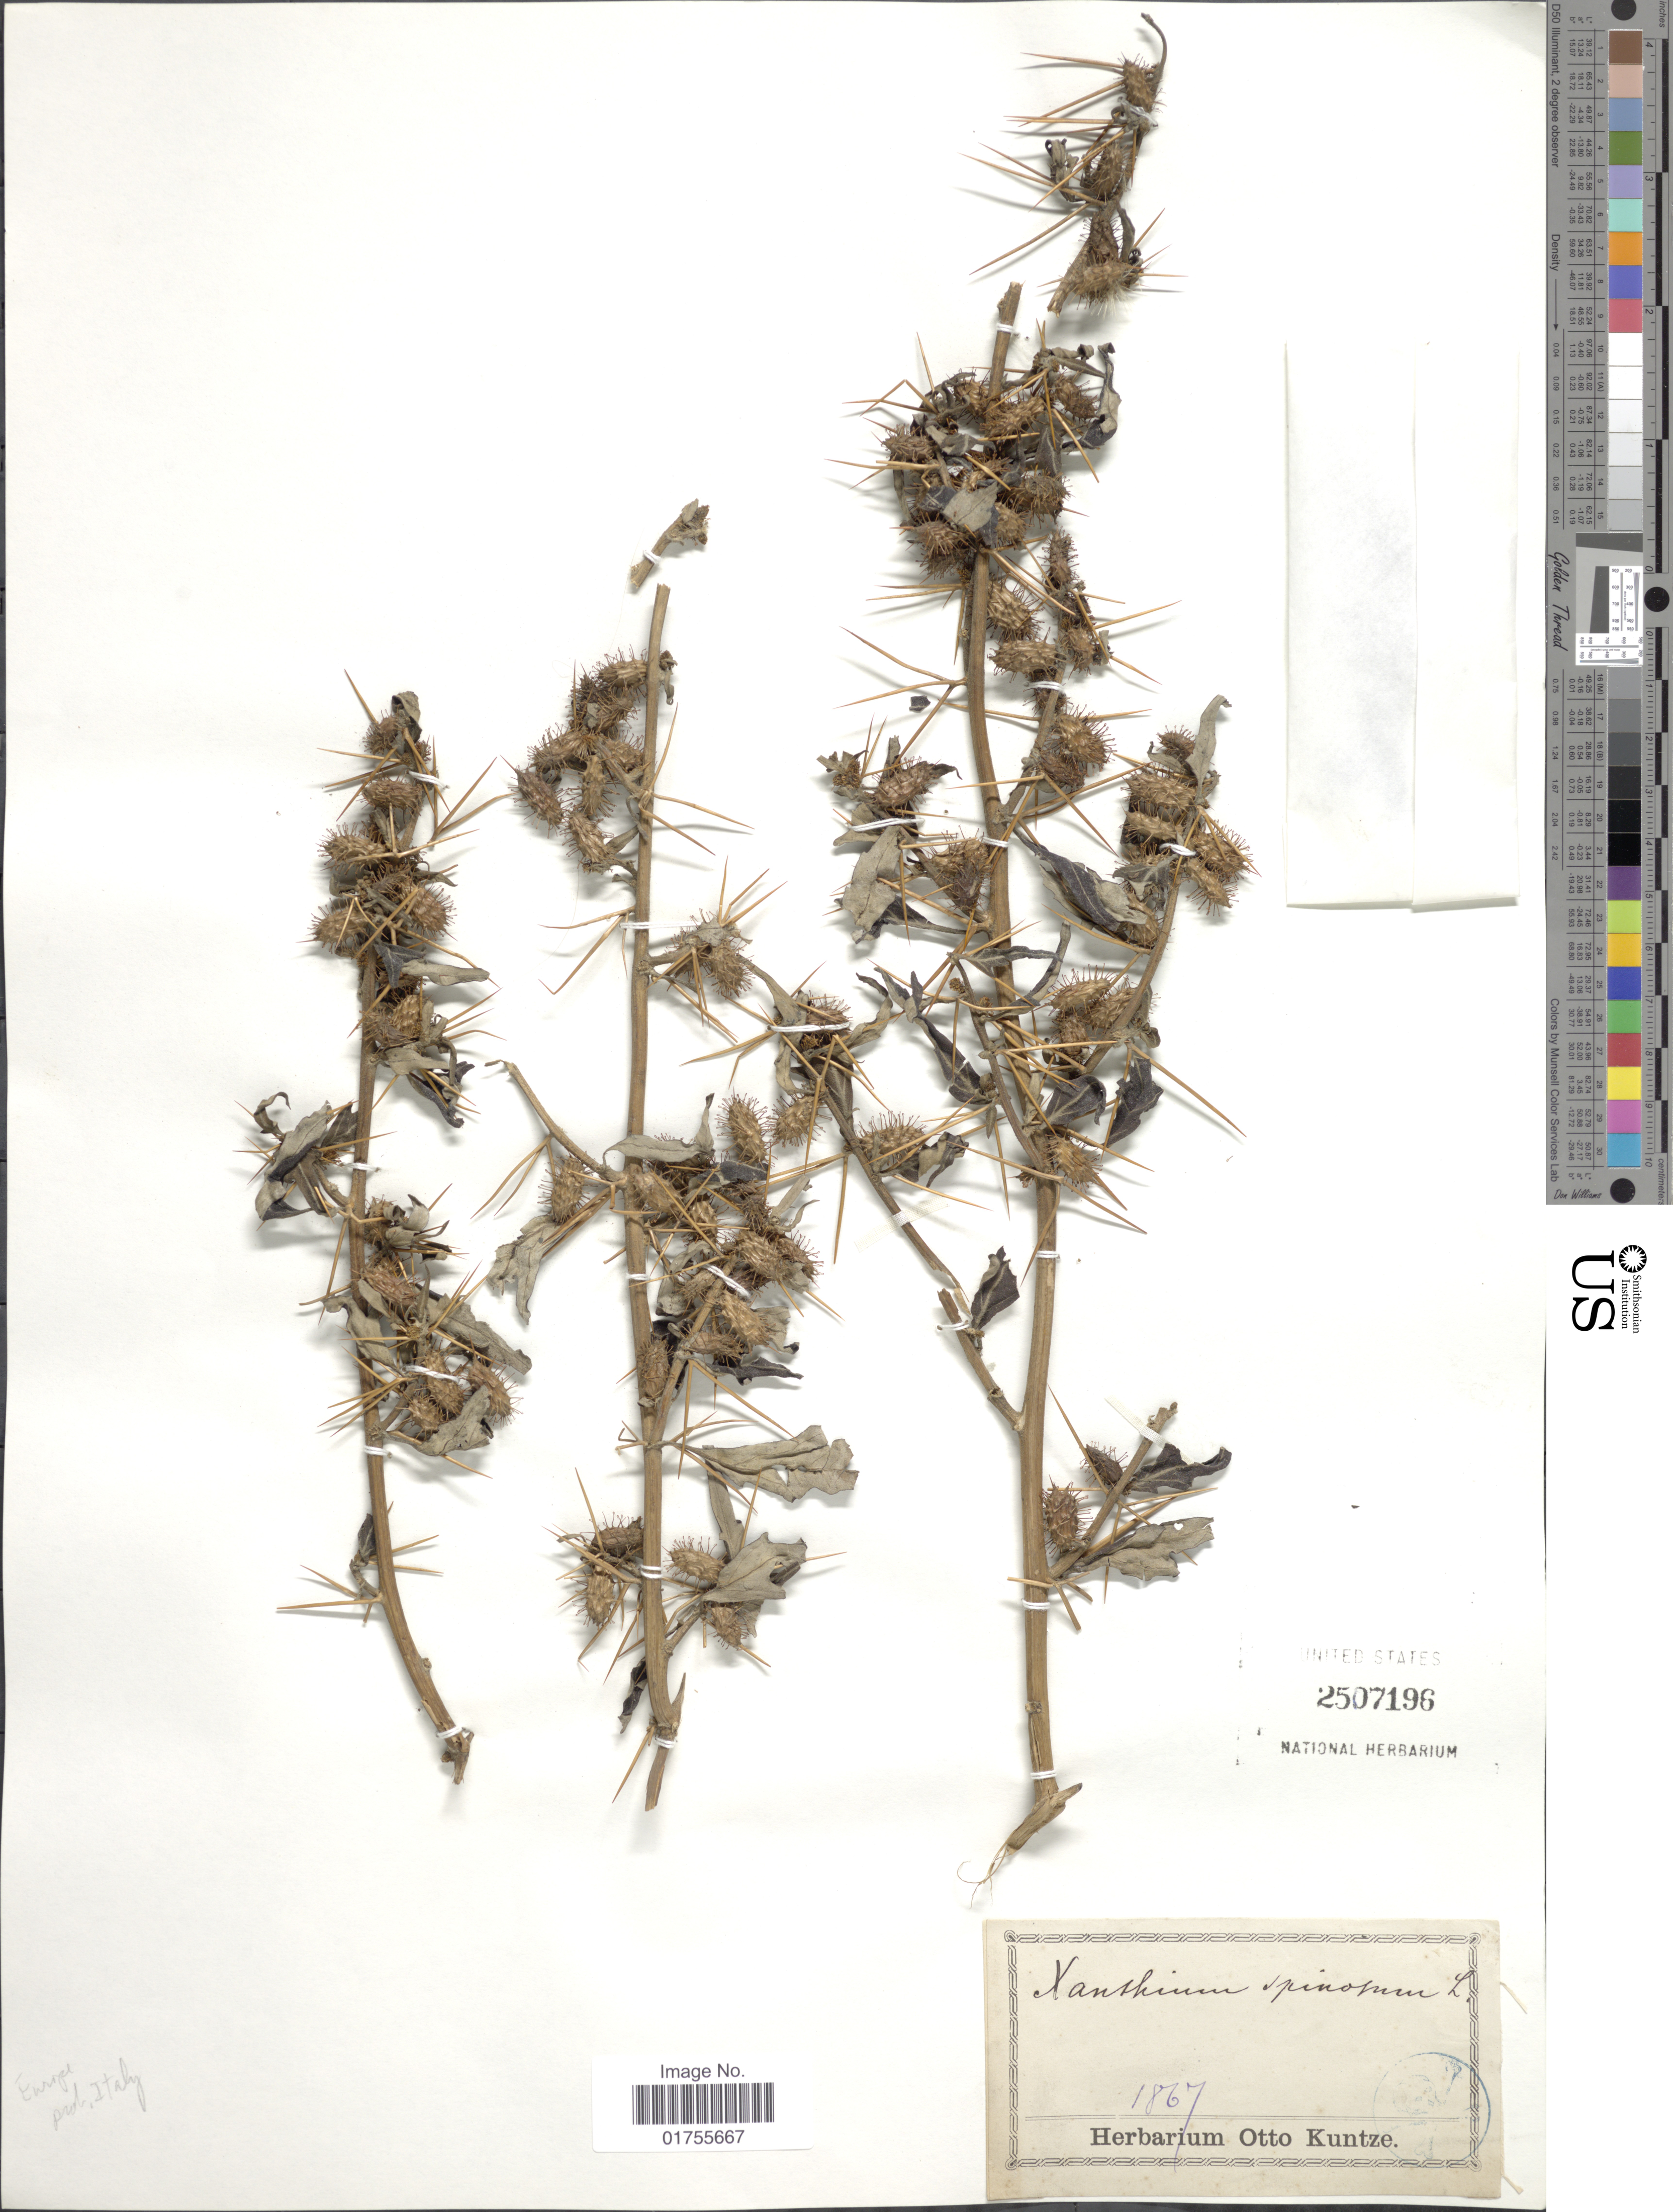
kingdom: Plantae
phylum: Tracheophyta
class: Magnoliopsida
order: Asterales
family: Asteraceae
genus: Xanthium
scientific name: Xanthium spinosum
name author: L.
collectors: ex Herb. O. Kuntze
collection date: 1867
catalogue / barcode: US 2507196